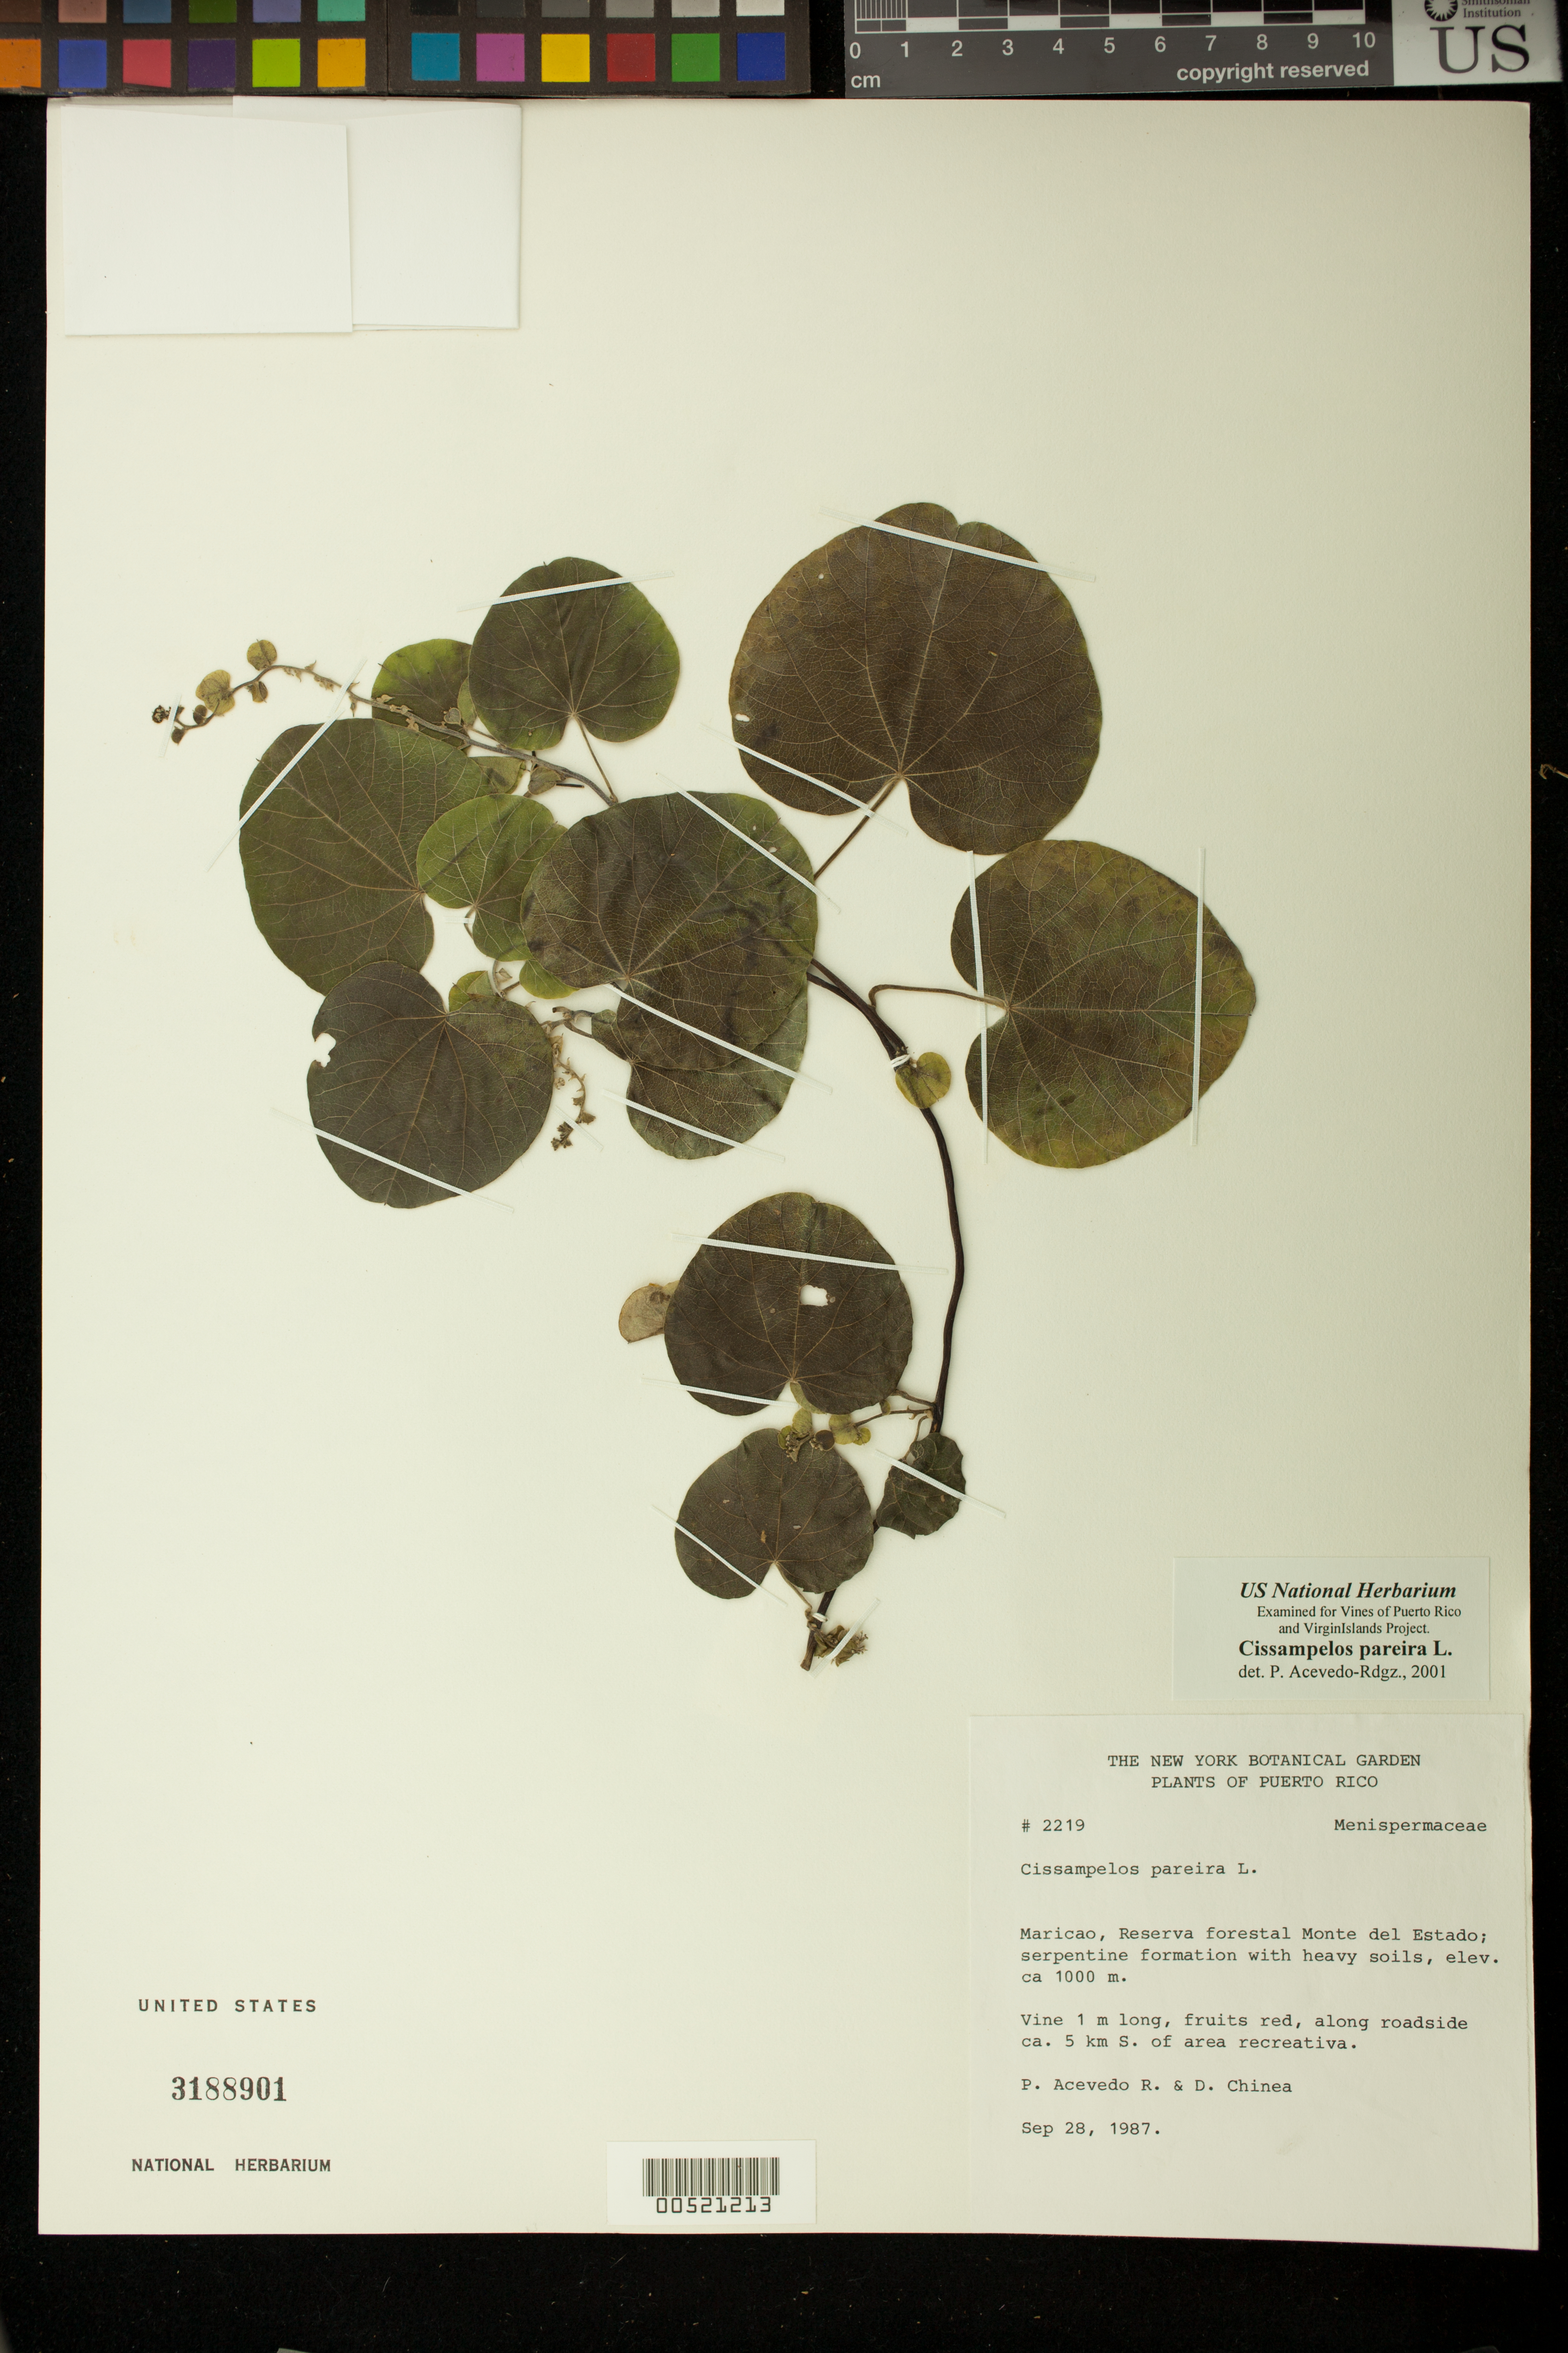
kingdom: Plantae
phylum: Tracheophyta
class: Magnoliopsida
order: Ranunculales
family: Menispermaceae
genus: Cissampelos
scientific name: Cissampelos pareira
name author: L.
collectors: P. Acevedo-Rodr. & D. Chinea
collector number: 2219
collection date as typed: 28 Sep 1987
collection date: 1987-09-28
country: Puerto Rico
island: Puerto Rico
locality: Maricao, Reserva forestal Monte del Estado. Serpentine formation with heavy soils along roadside.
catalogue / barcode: US 3188901